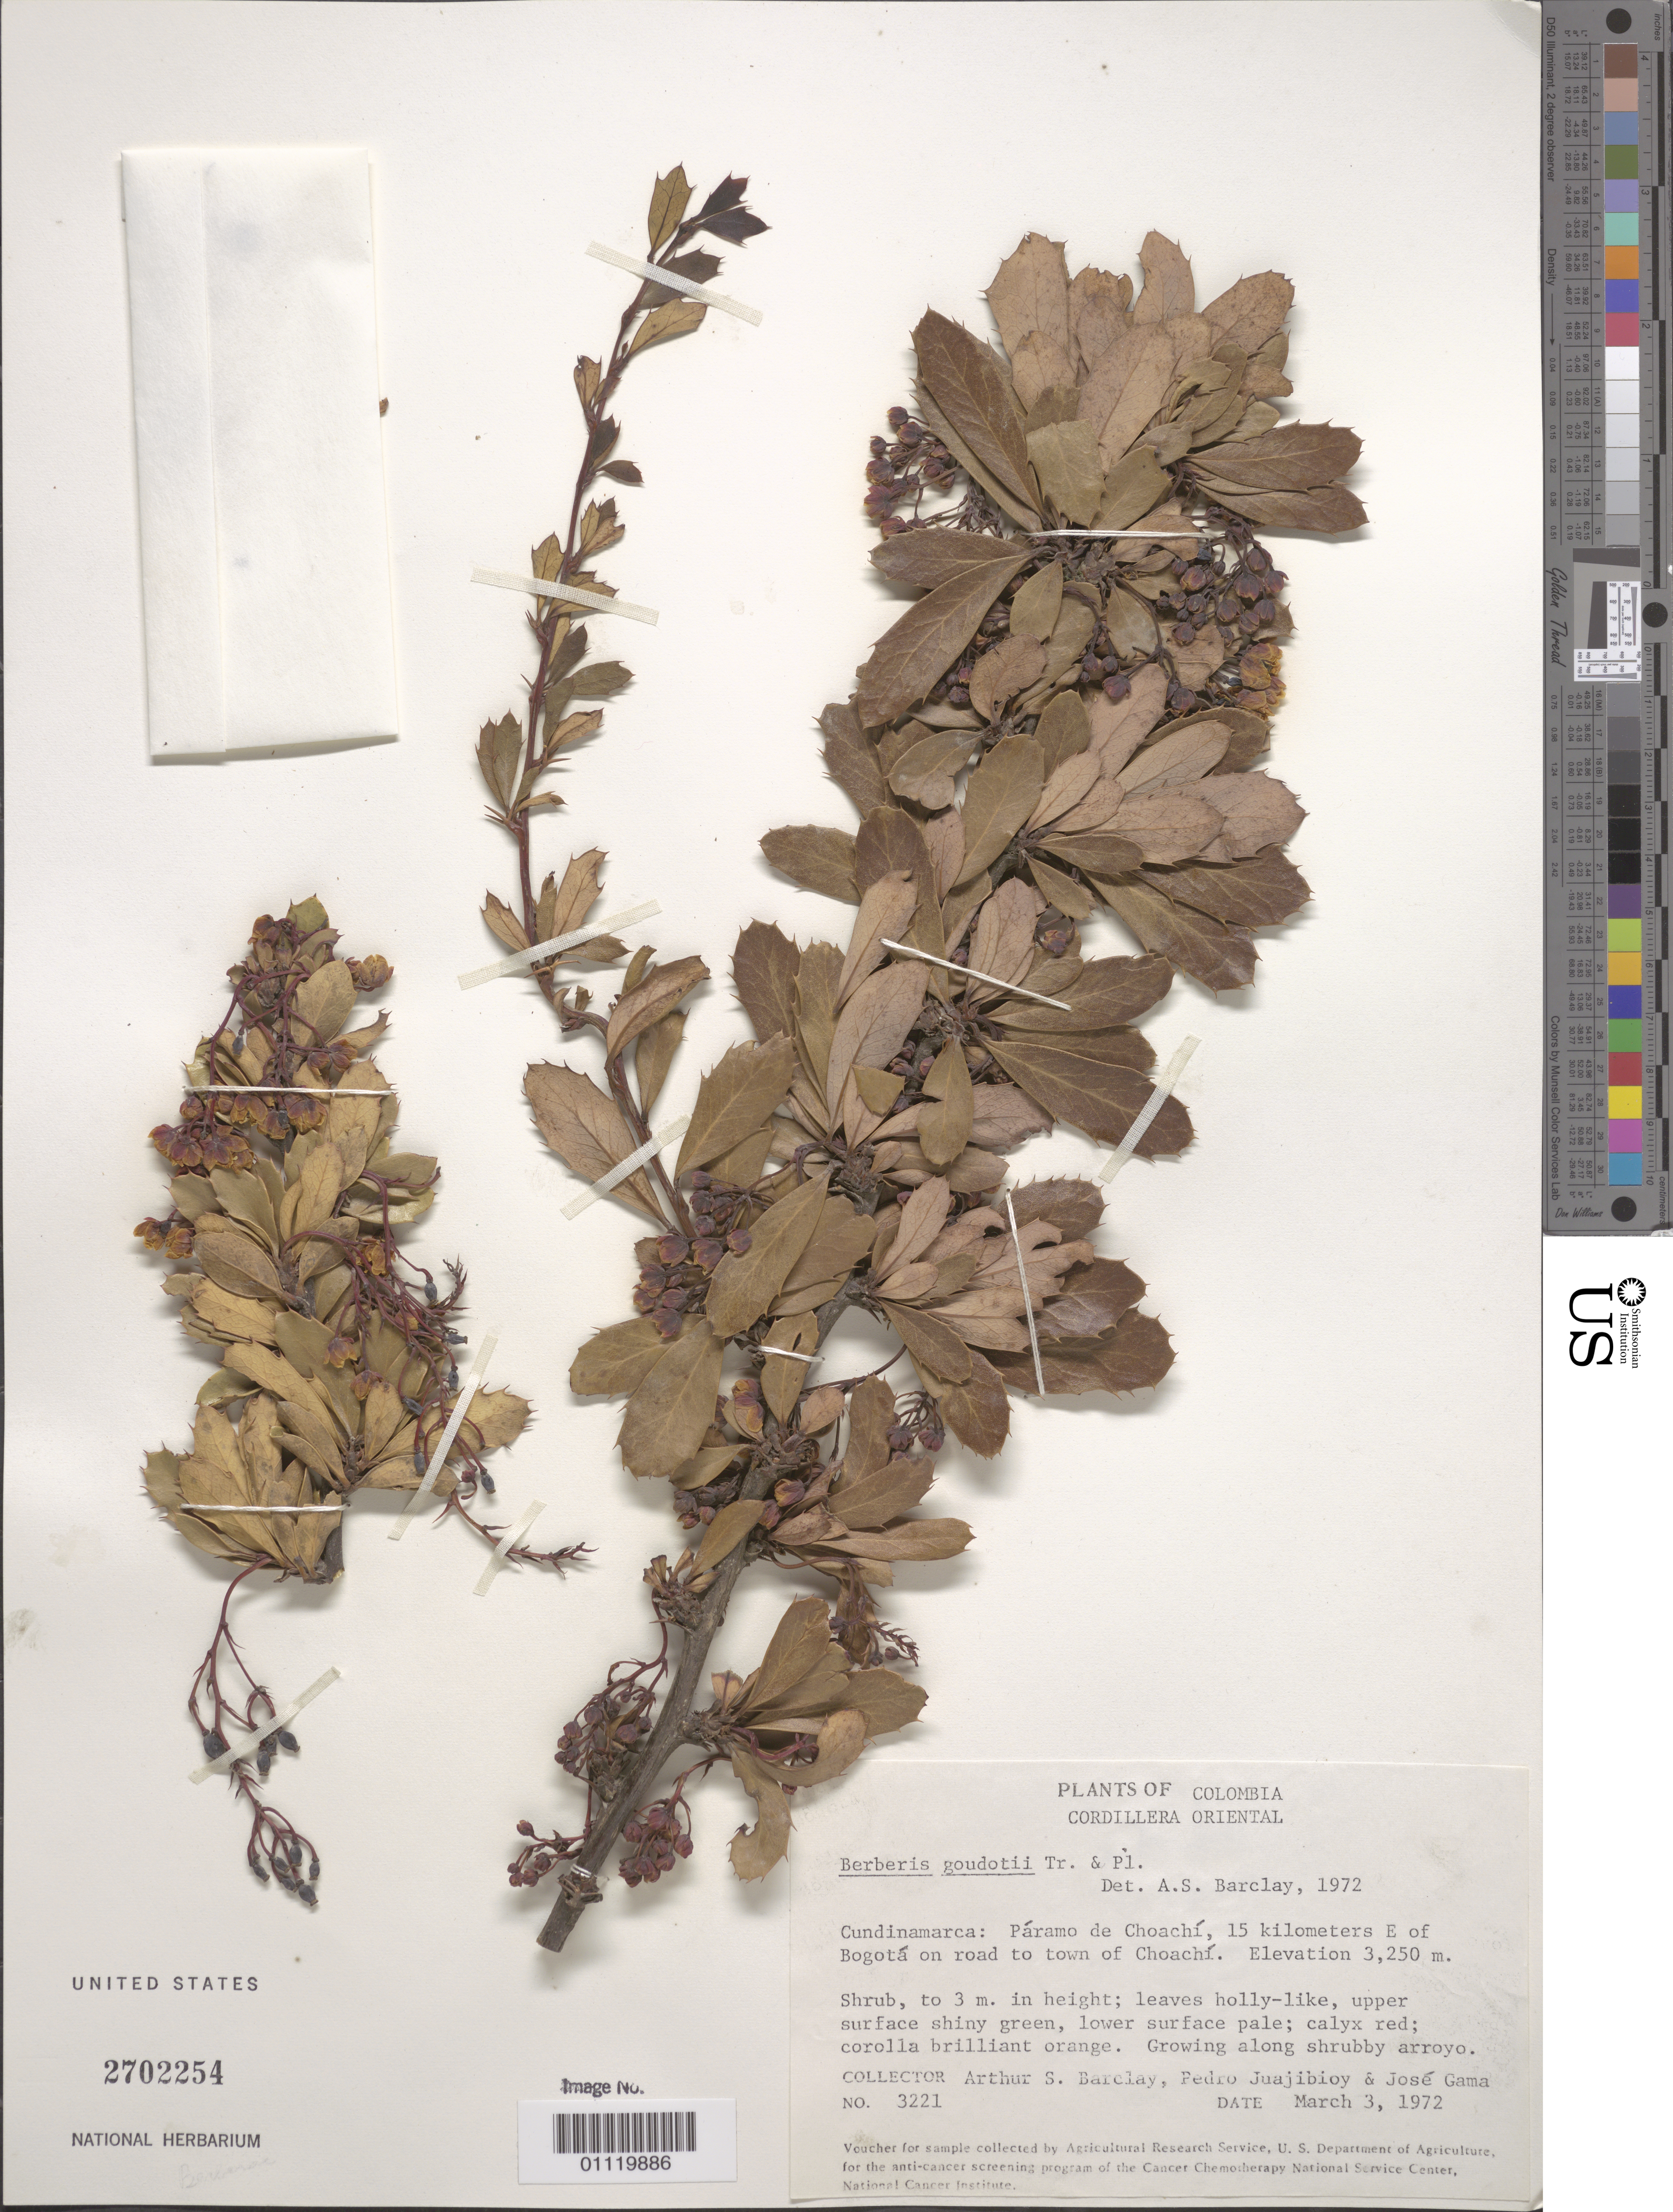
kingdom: Plantae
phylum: Tracheophyta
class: Magnoliopsida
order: Ranunculales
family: Berberidaceae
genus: Berberis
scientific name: Berberis goudotii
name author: Triana & Planch. ex Wedd.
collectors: A. S. Barclay, P. Juajibioy & J. Gama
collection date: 1972-03-03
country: Colombia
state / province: Cundinamarca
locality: Cordillera Oriental: Paramo de Choachi, 15 km E of Bogota on road to town of Choachi.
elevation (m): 3250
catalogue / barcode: US 2702254